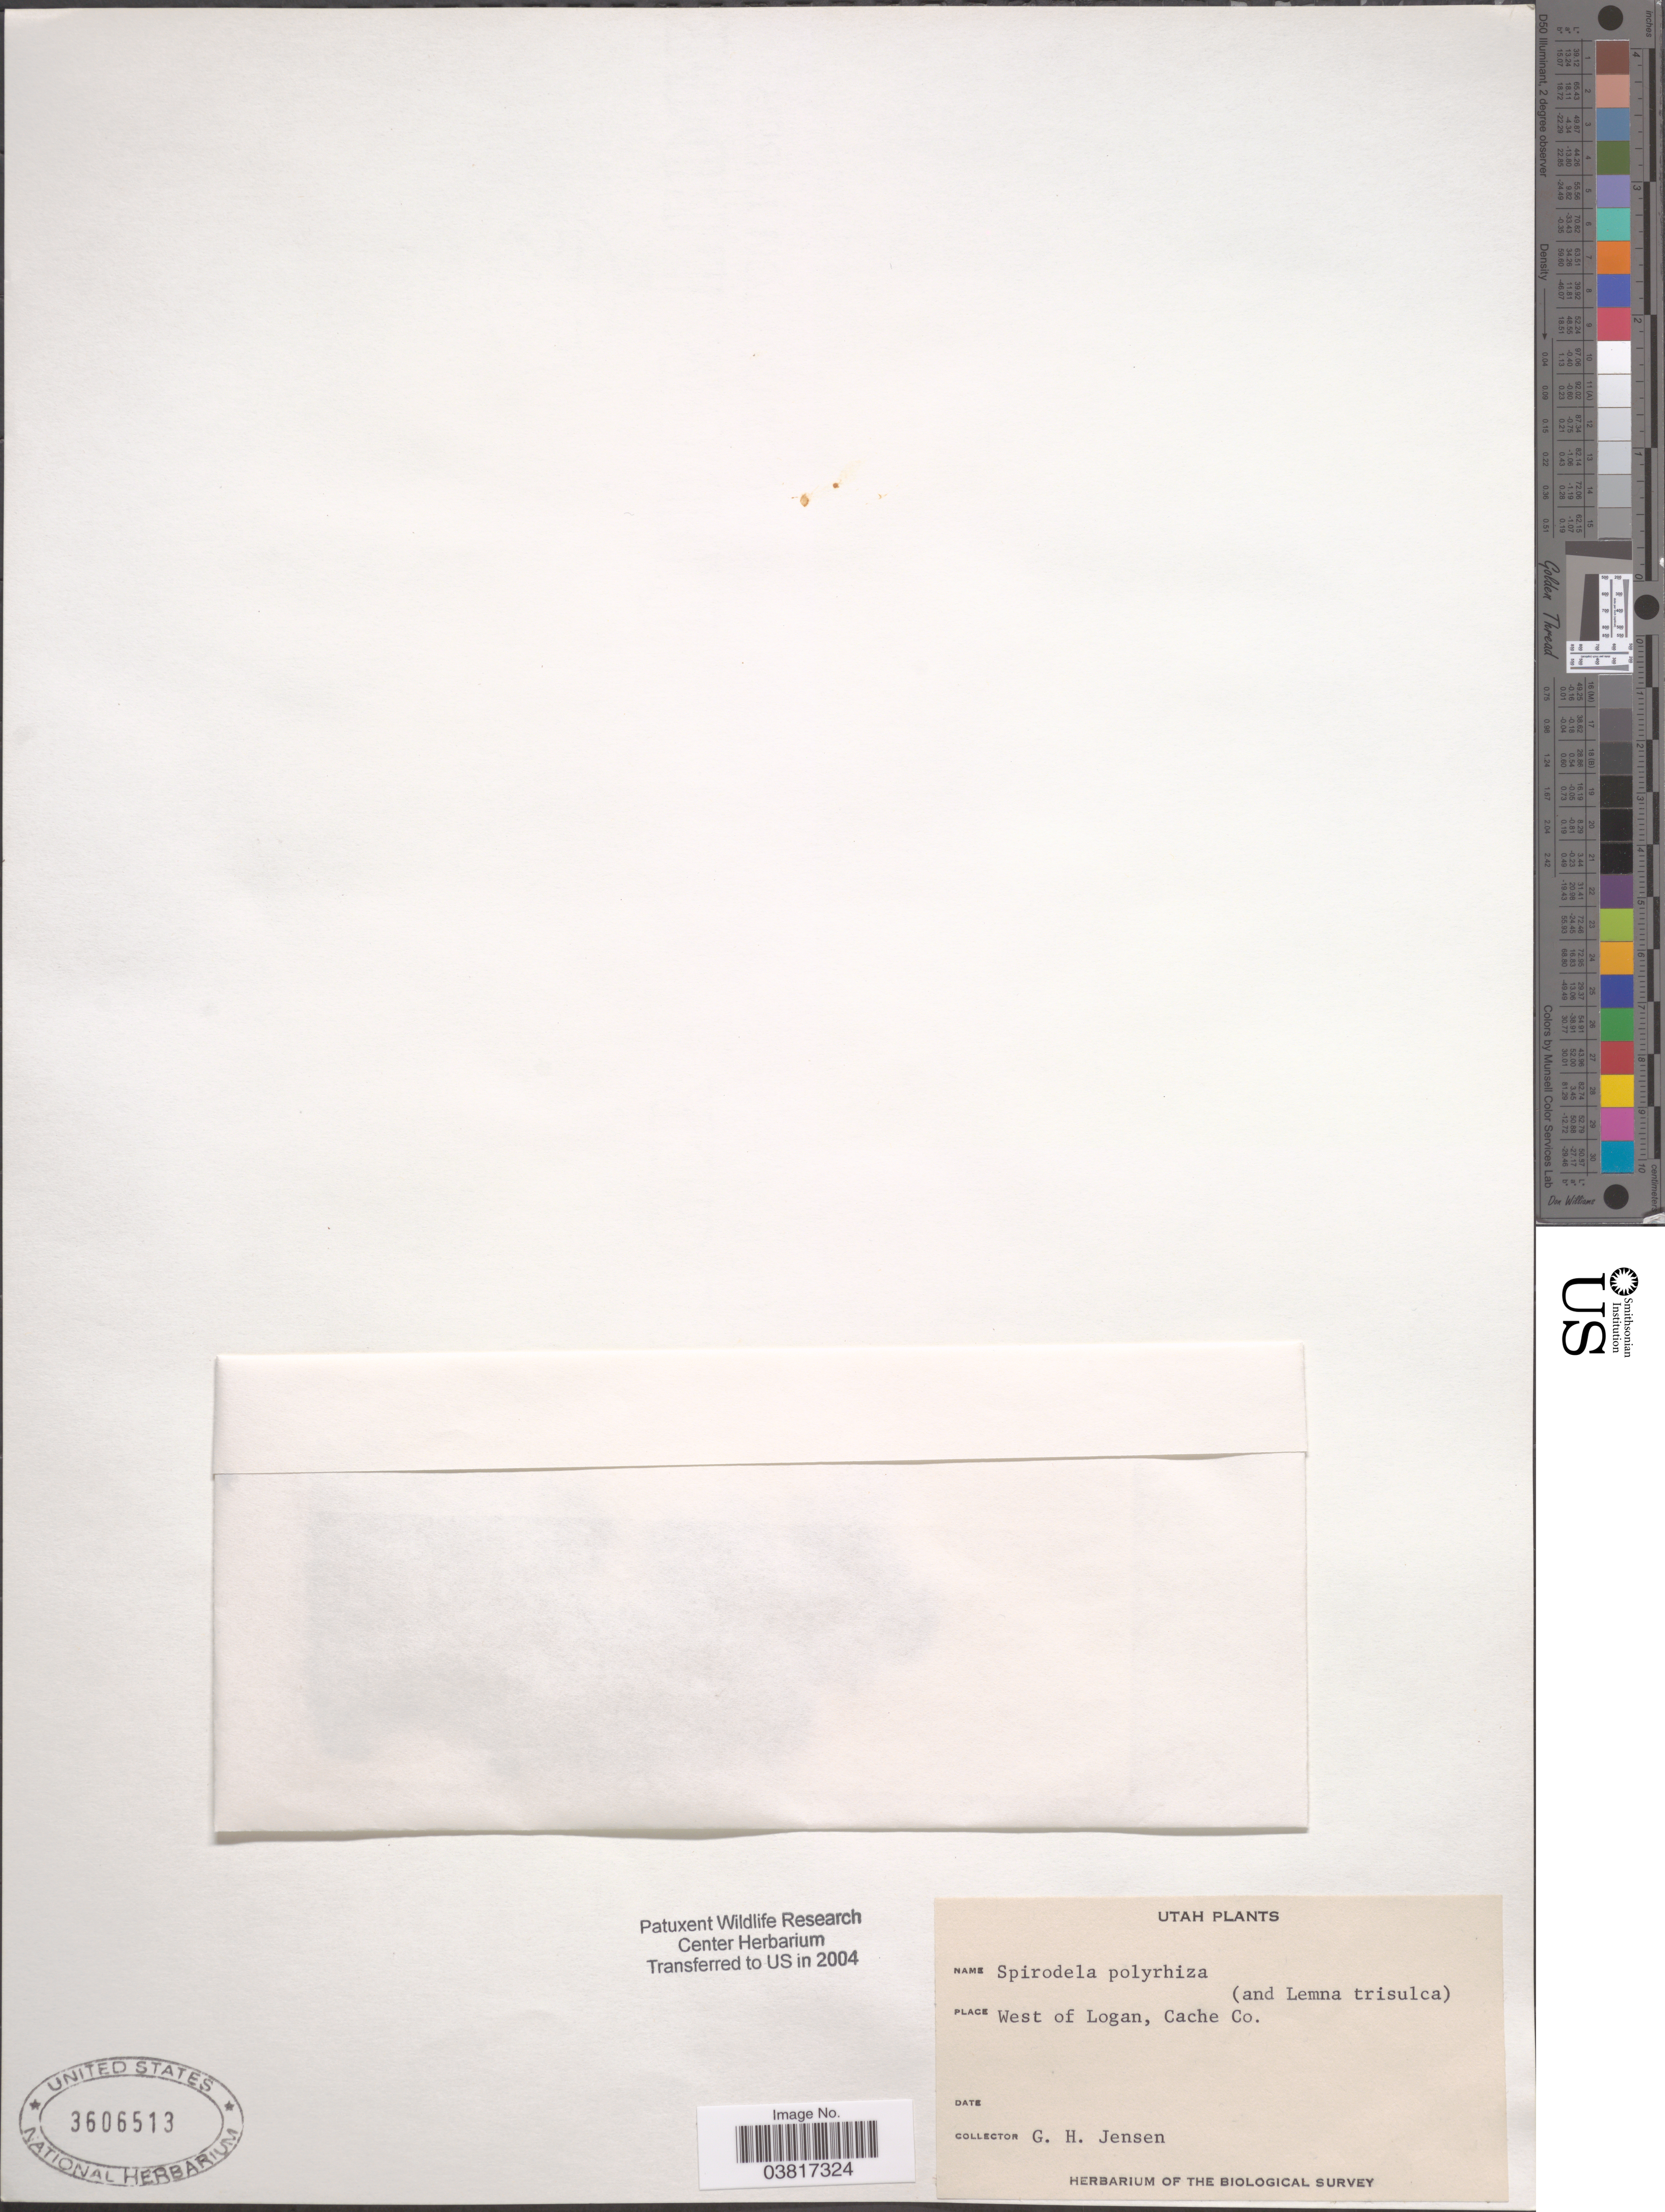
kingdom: Plantae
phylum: Tracheophyta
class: Liliopsida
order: Alismatales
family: Araceae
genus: Spirodela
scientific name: Spirodela polyrrhiza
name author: (L.) Schleid.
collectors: G. H. Jensen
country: United States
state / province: Utah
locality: West of Logan, Cache Co.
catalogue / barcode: US 3606513